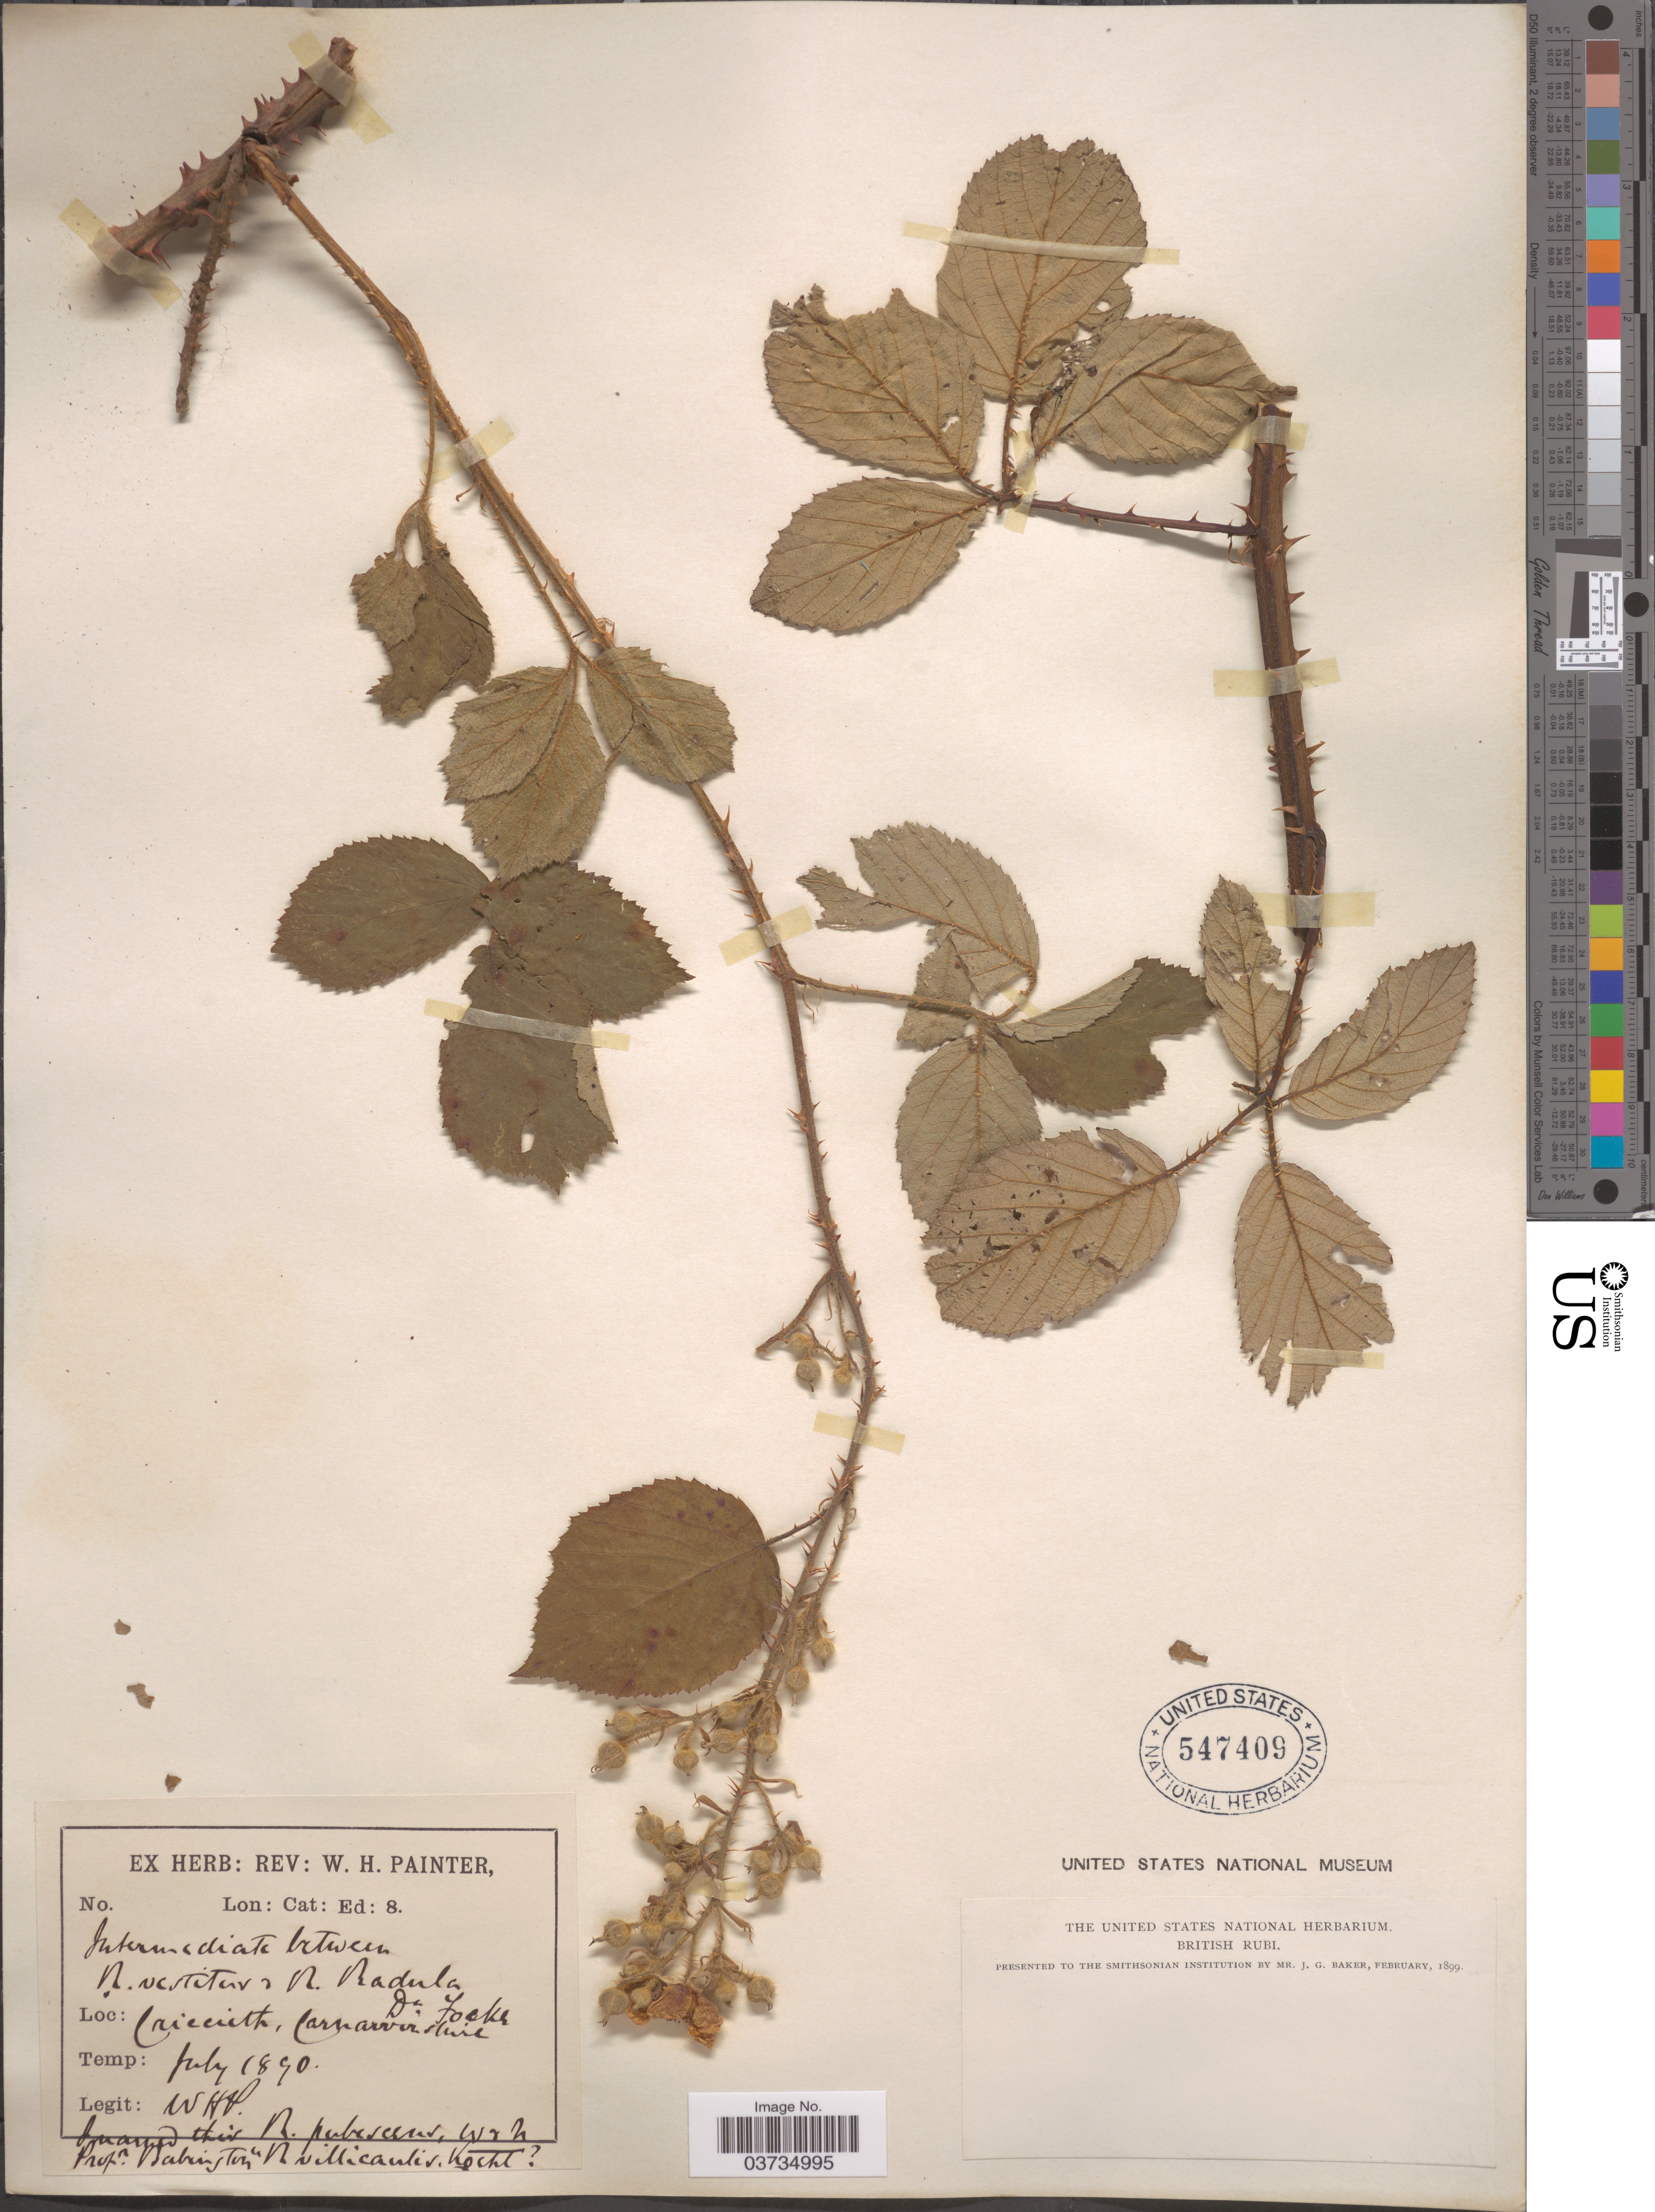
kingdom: Plantae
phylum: Tracheophyta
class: Magnoliopsida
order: Rosales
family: Rosaceae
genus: Rubus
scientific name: Rubus radula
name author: Weihe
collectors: W. H. Painter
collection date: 1890-07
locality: Criccieth, Carnarvonshire.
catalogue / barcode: US 547409